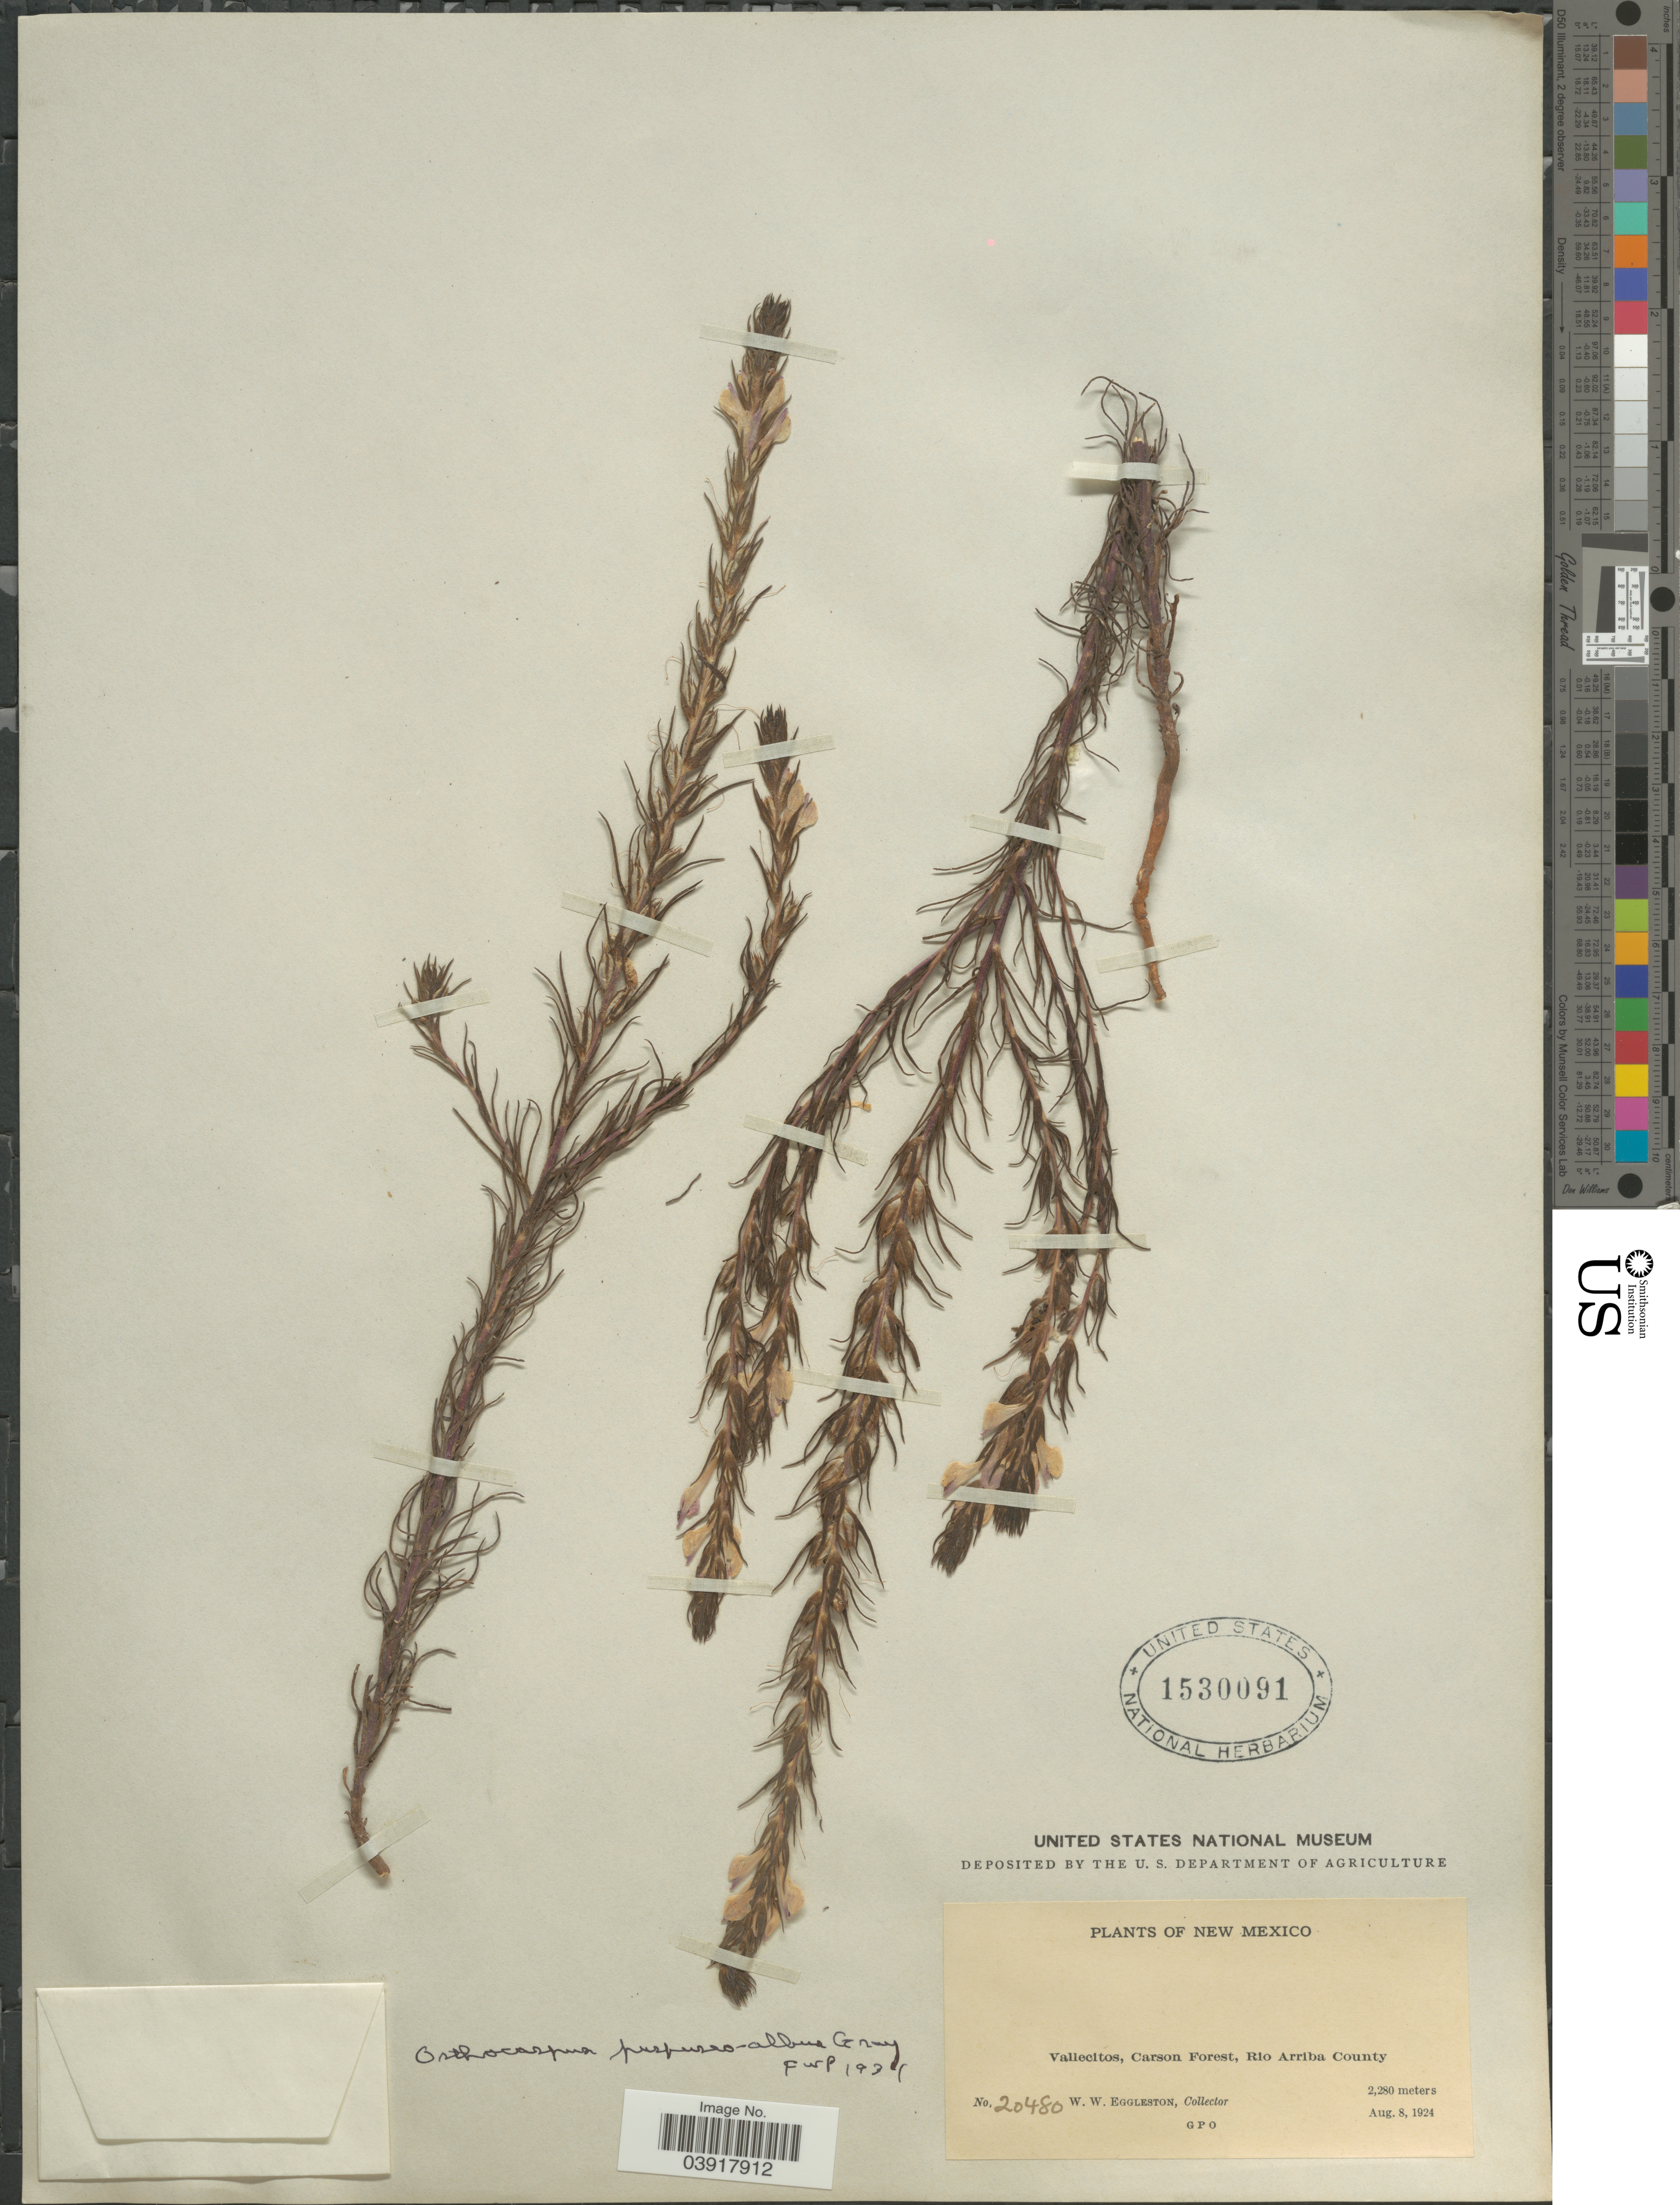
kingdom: Plantae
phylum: Tracheophyta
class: Magnoliopsida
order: Lamiales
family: Orobanchaceae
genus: Orthocarpus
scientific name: Orthocarpus purpureo-albus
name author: A. Gray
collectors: W. W. Eggleston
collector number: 20480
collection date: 1924-08-08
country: United States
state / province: New Mexico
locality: Vallecitos, Carson Forest, Rio Arriba County.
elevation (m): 2280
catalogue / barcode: US 1530091